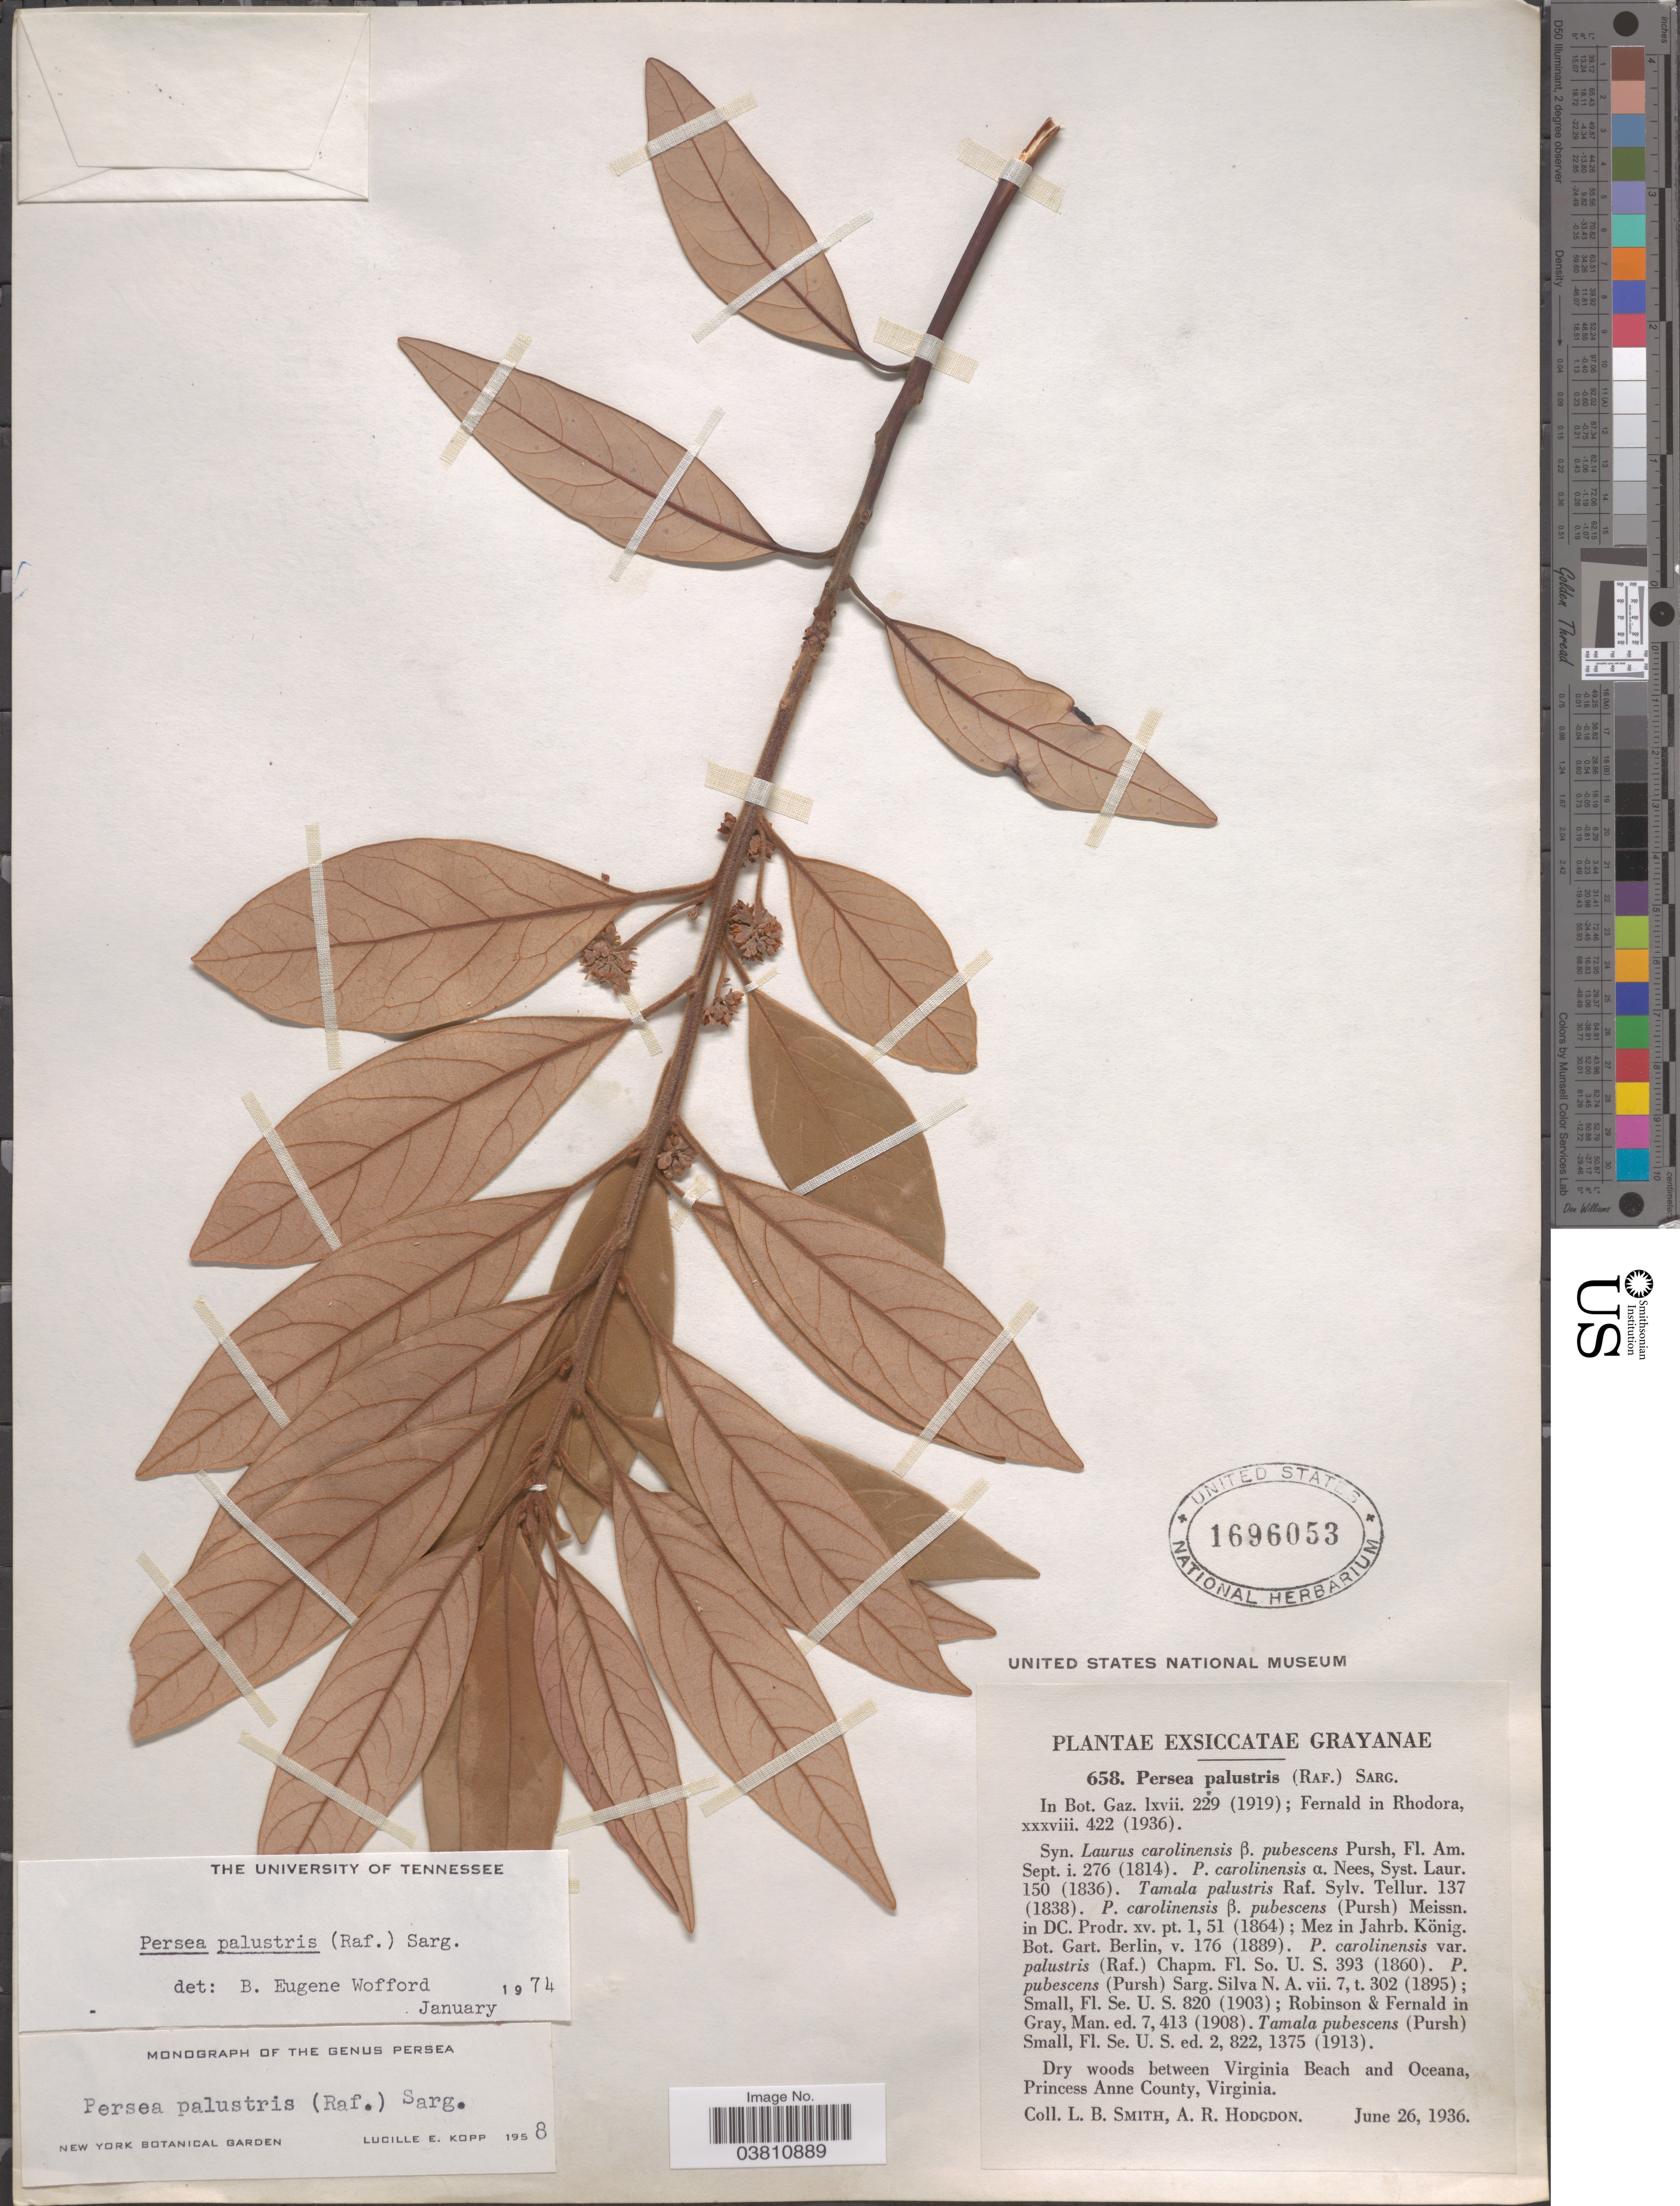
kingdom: Plantae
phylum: Tracheophyta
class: Magnoliopsida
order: Laurales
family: Lauraceae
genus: Persea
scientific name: Persea palustris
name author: (Raf.) Sarg.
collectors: L. Smith & A. R. Hodgdon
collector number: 658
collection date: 1936-06-26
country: United States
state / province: Virginia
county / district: City of Virginia Beach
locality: Dry woods between Virginia Beach and Oceana, Princess Anne County.(= historic county name)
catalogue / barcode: US 1696053